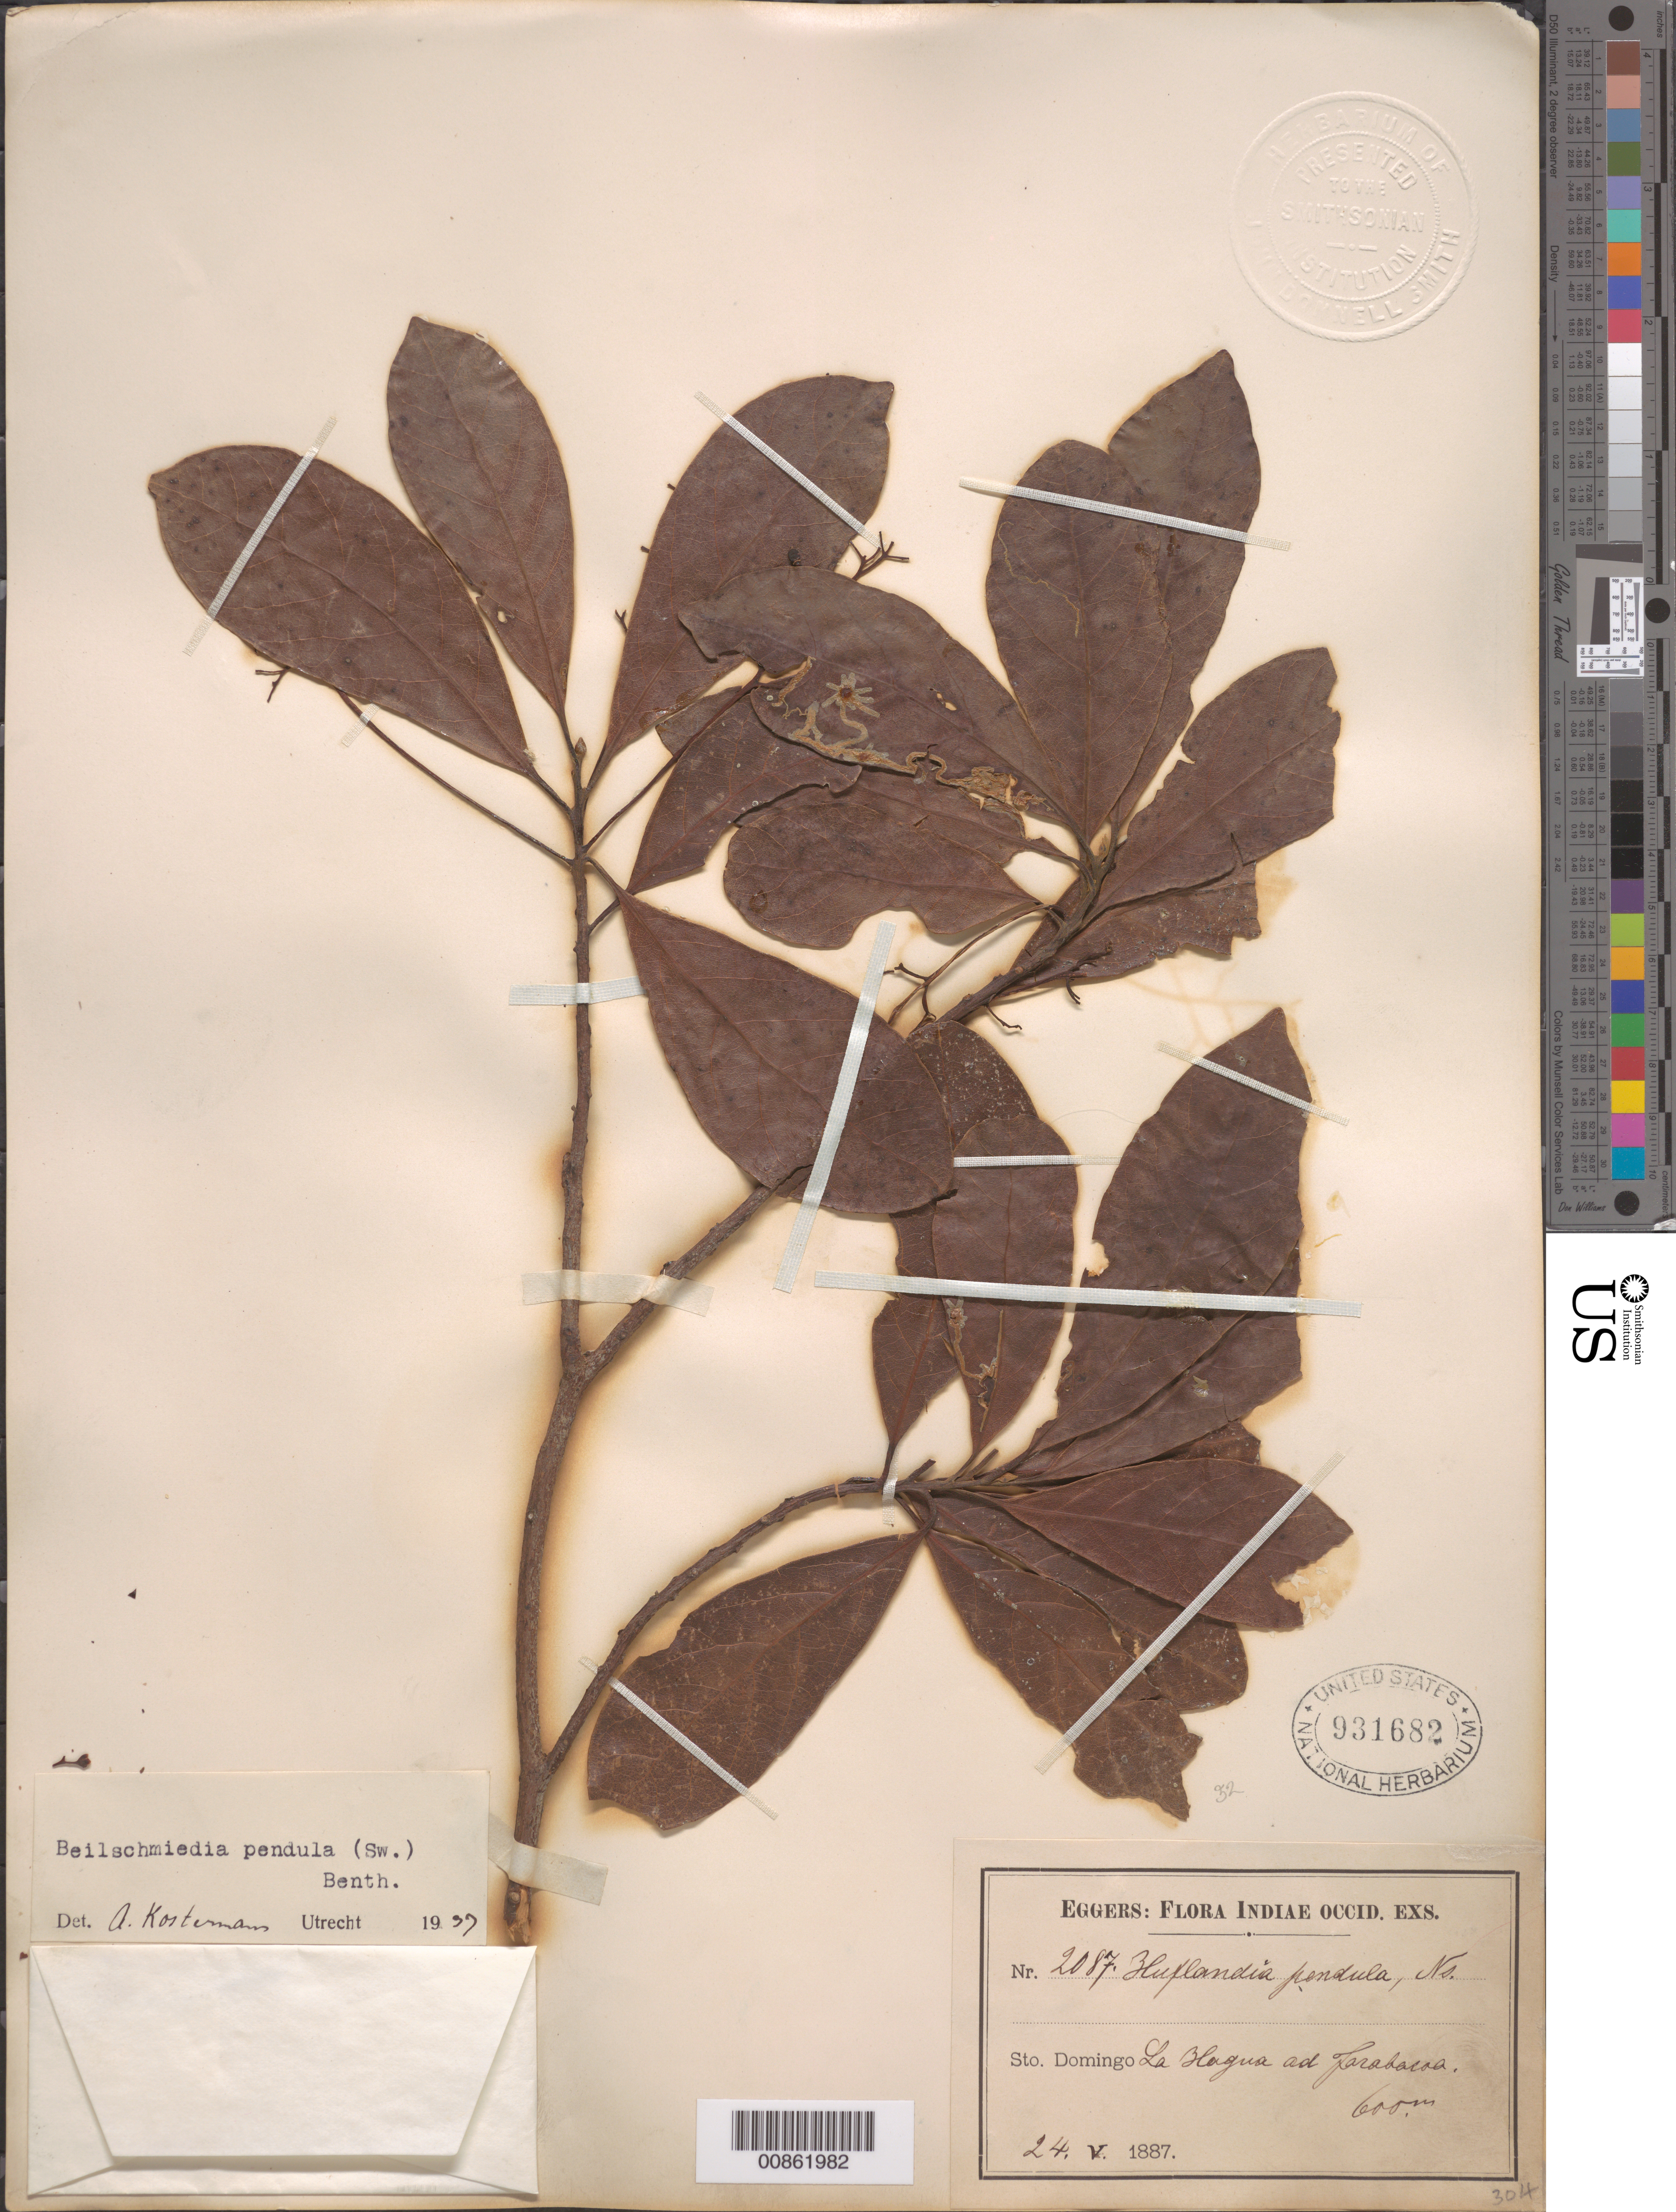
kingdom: Plantae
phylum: Tracheophyta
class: Magnoliopsida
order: Laurales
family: Lauraceae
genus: Beilschmiedia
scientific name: Beilschmiedia pendula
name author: (Sw.) Hemsl.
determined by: Kostermans, A. J. G. H.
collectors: H. F. A. von Eggers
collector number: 2087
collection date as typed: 24 May 1887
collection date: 1887-05-24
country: Dominican Republic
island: Hispaniola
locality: La "Hagua" ad Jarabacoa.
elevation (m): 600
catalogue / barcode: US 931682